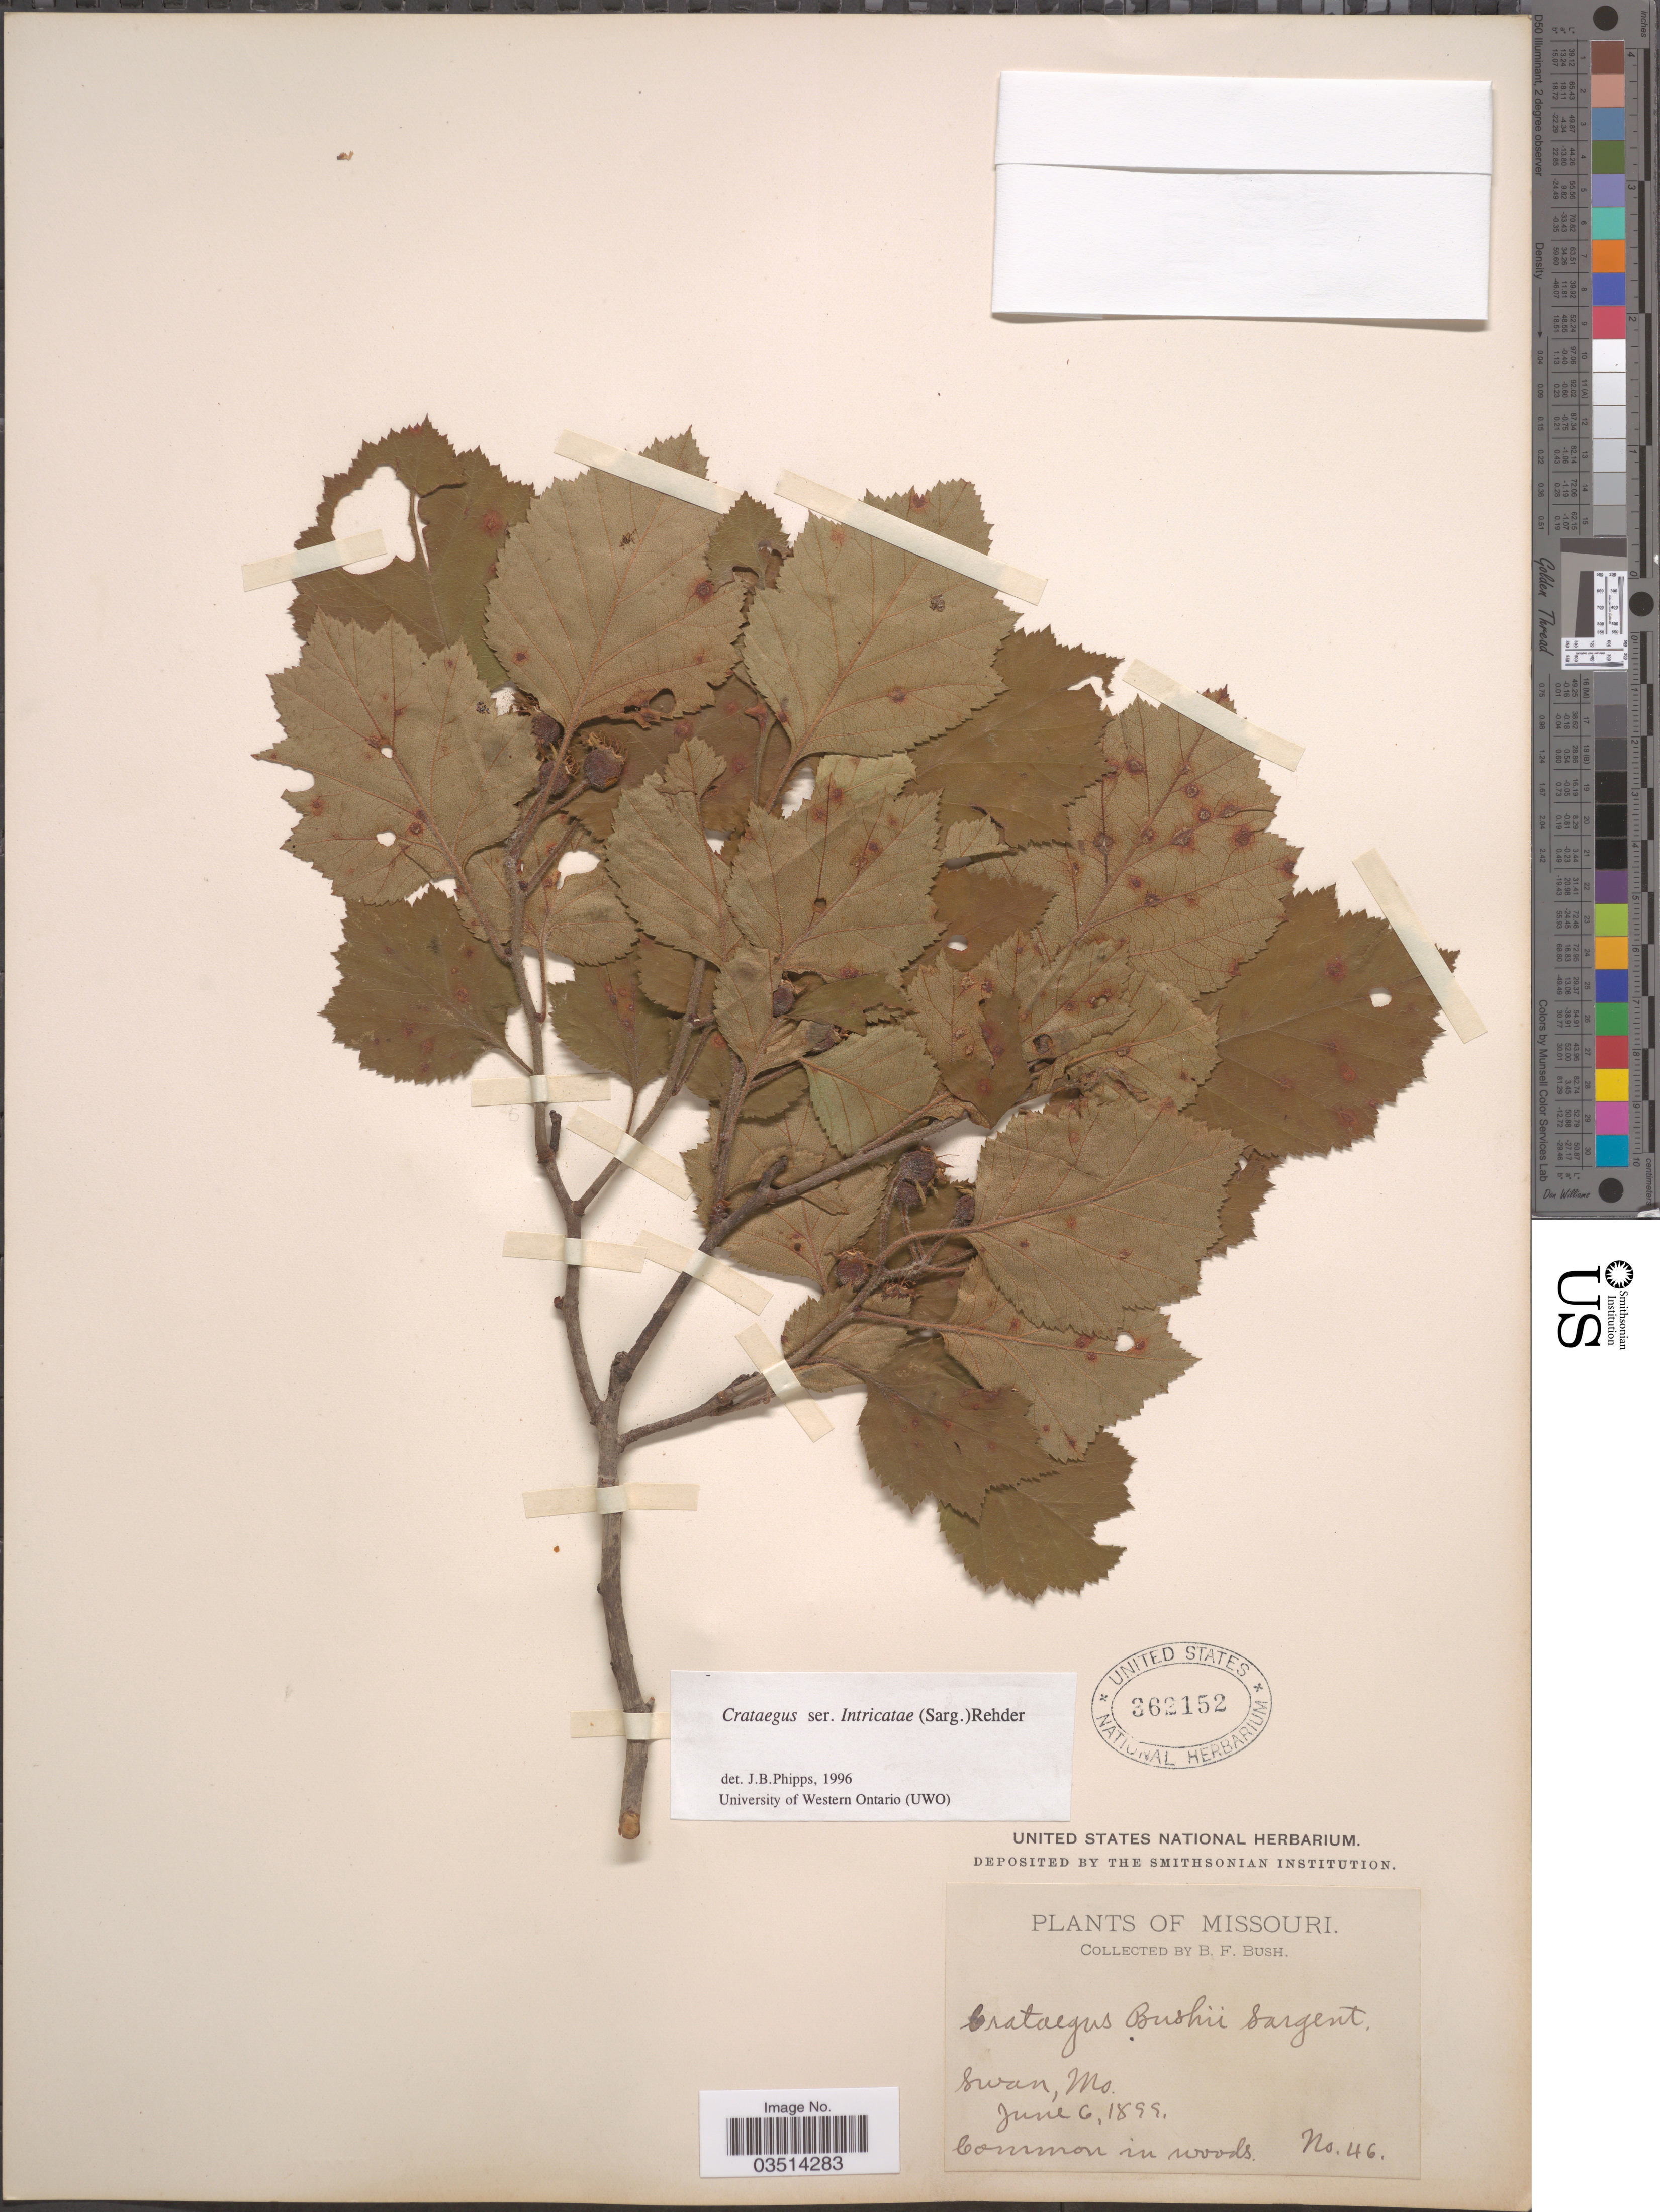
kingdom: Plantae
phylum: Tracheophyta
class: Magnoliopsida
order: Rosales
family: Rosaceae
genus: Crataegus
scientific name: Crataegus crus-galli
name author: L.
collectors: B. F. Bush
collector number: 46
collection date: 1899-06-06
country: United States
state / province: Missouri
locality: Swan.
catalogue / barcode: US 362152